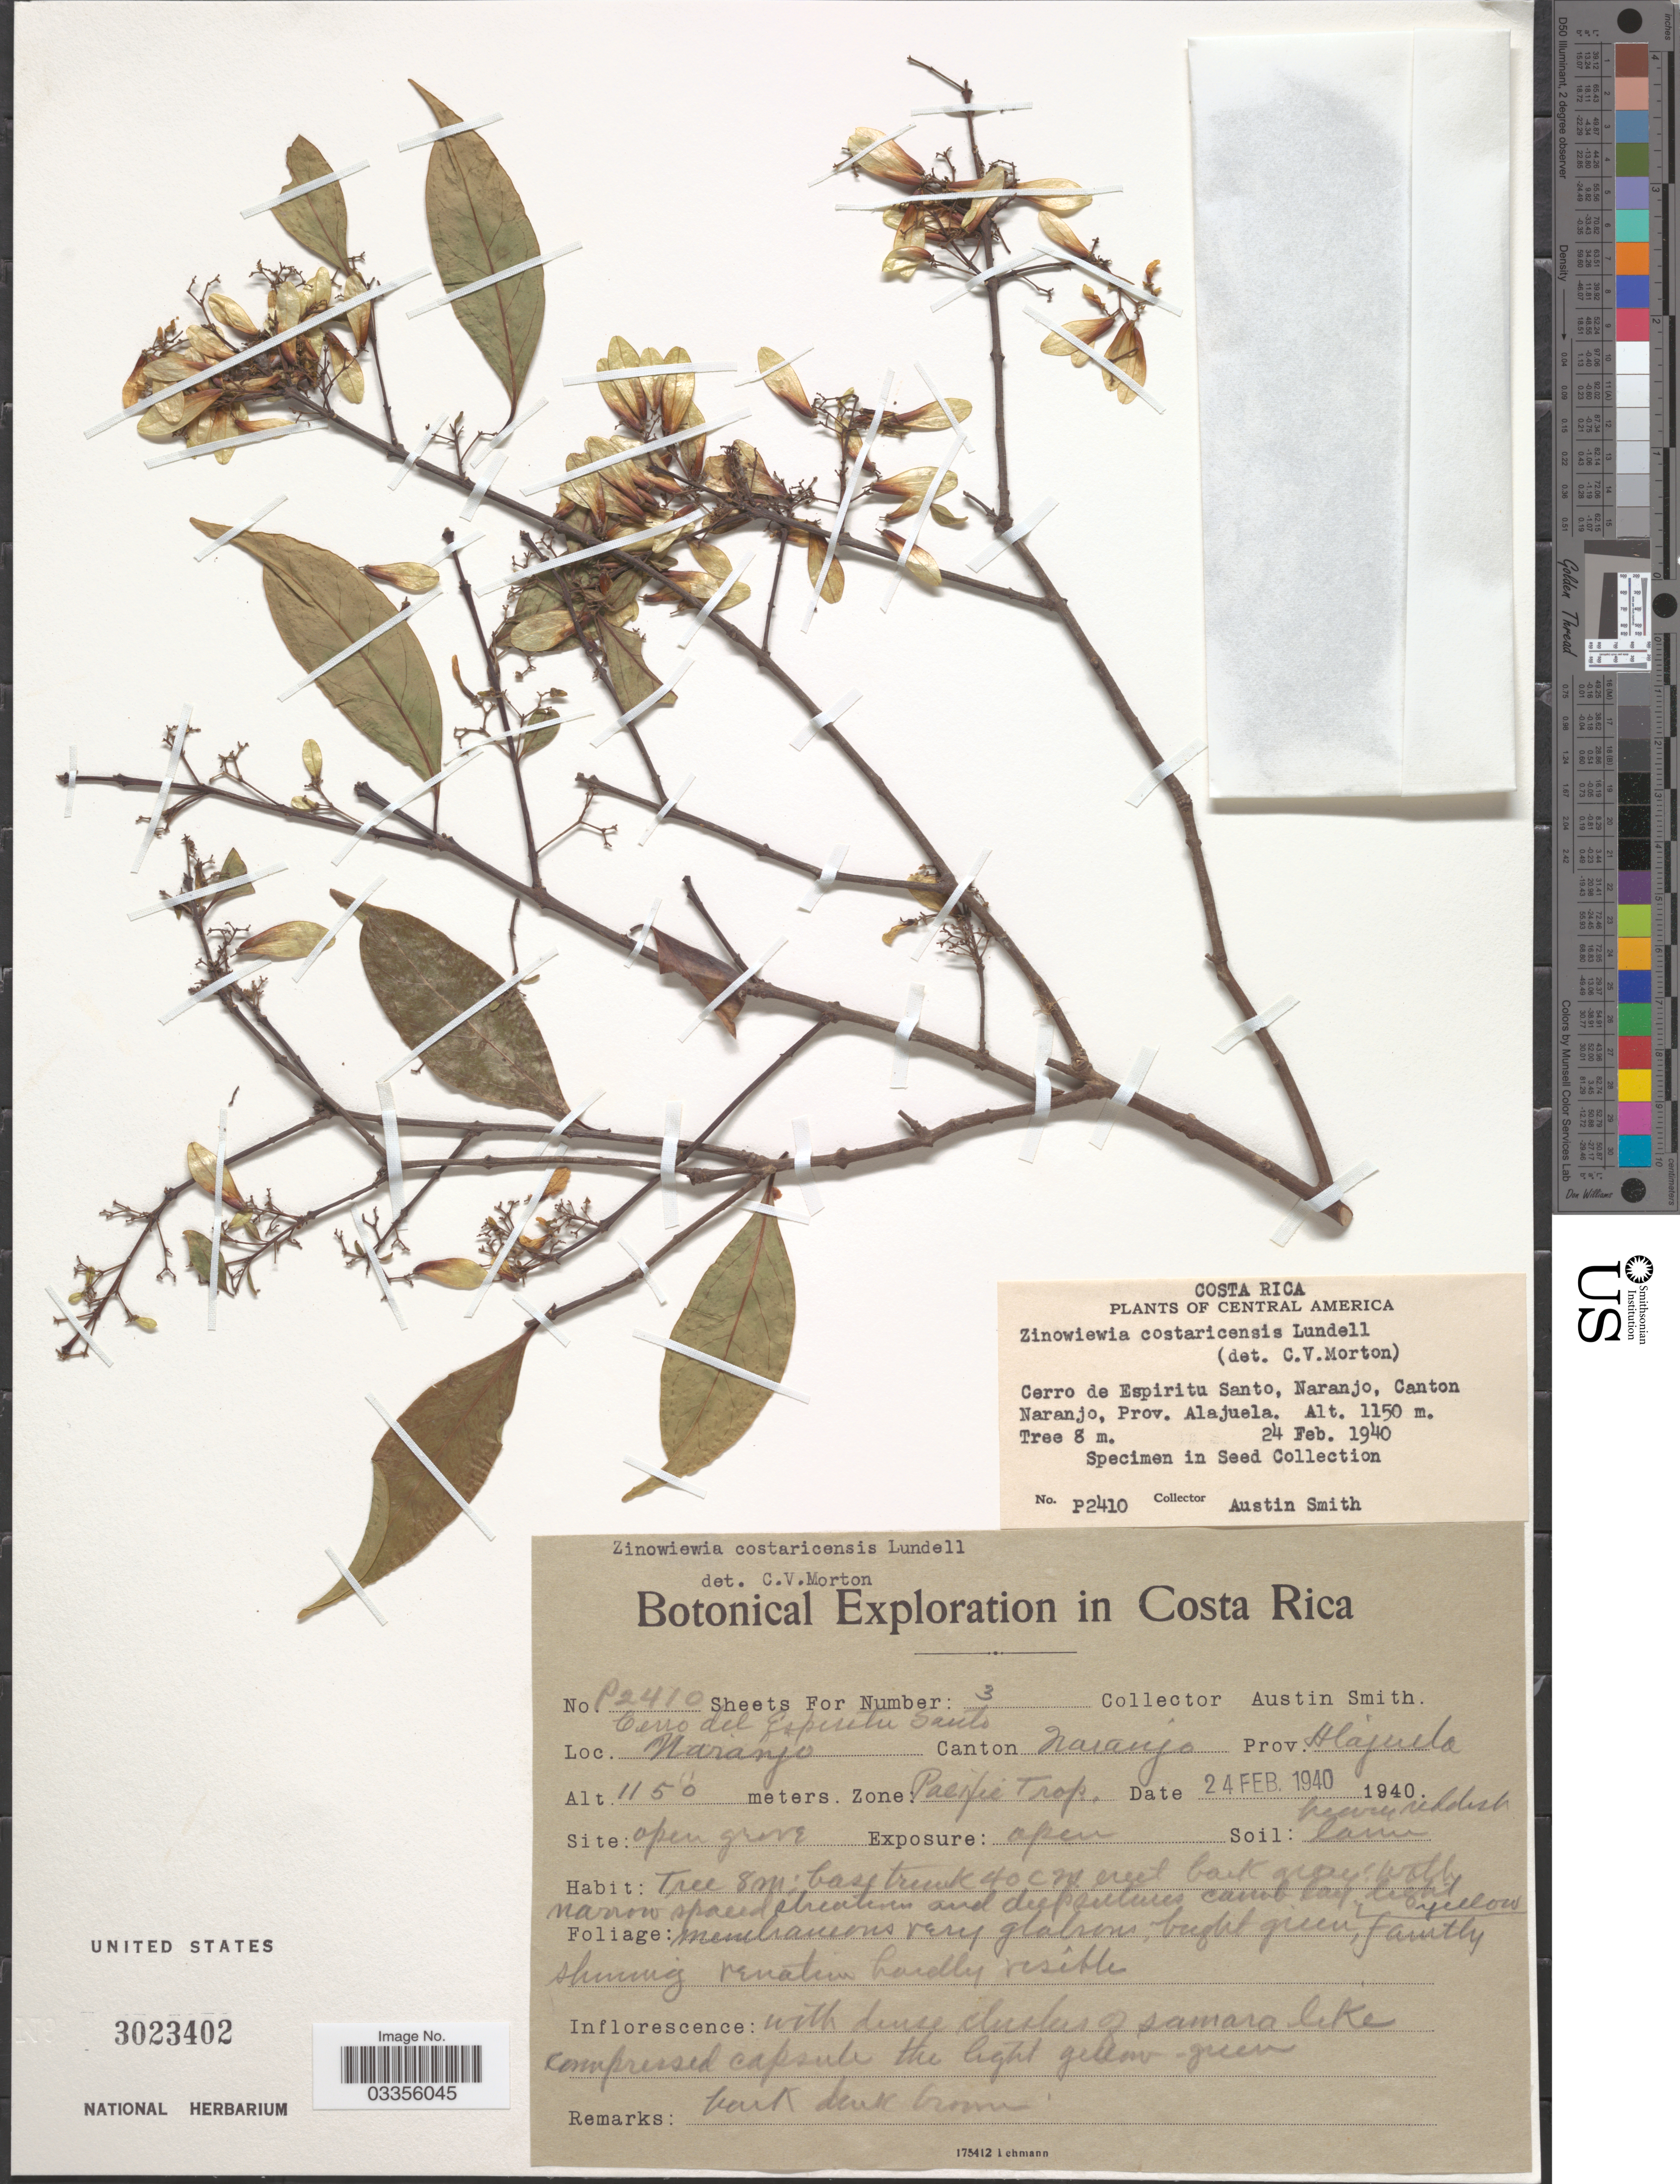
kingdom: Plantae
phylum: Tracheophyta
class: Magnoliopsida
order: Celastrales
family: Celastraceae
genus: Zinowiewia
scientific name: Zinowiewia costaricensis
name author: Lundell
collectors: Aust P. Smith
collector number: P2410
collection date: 1940-02-24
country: Costa Rica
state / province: Alajuela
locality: Cerro del Esperitu Santo, Naranjo. Canton Naranjo. Zone: Pacific Trop.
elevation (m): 1150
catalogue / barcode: US 3023402